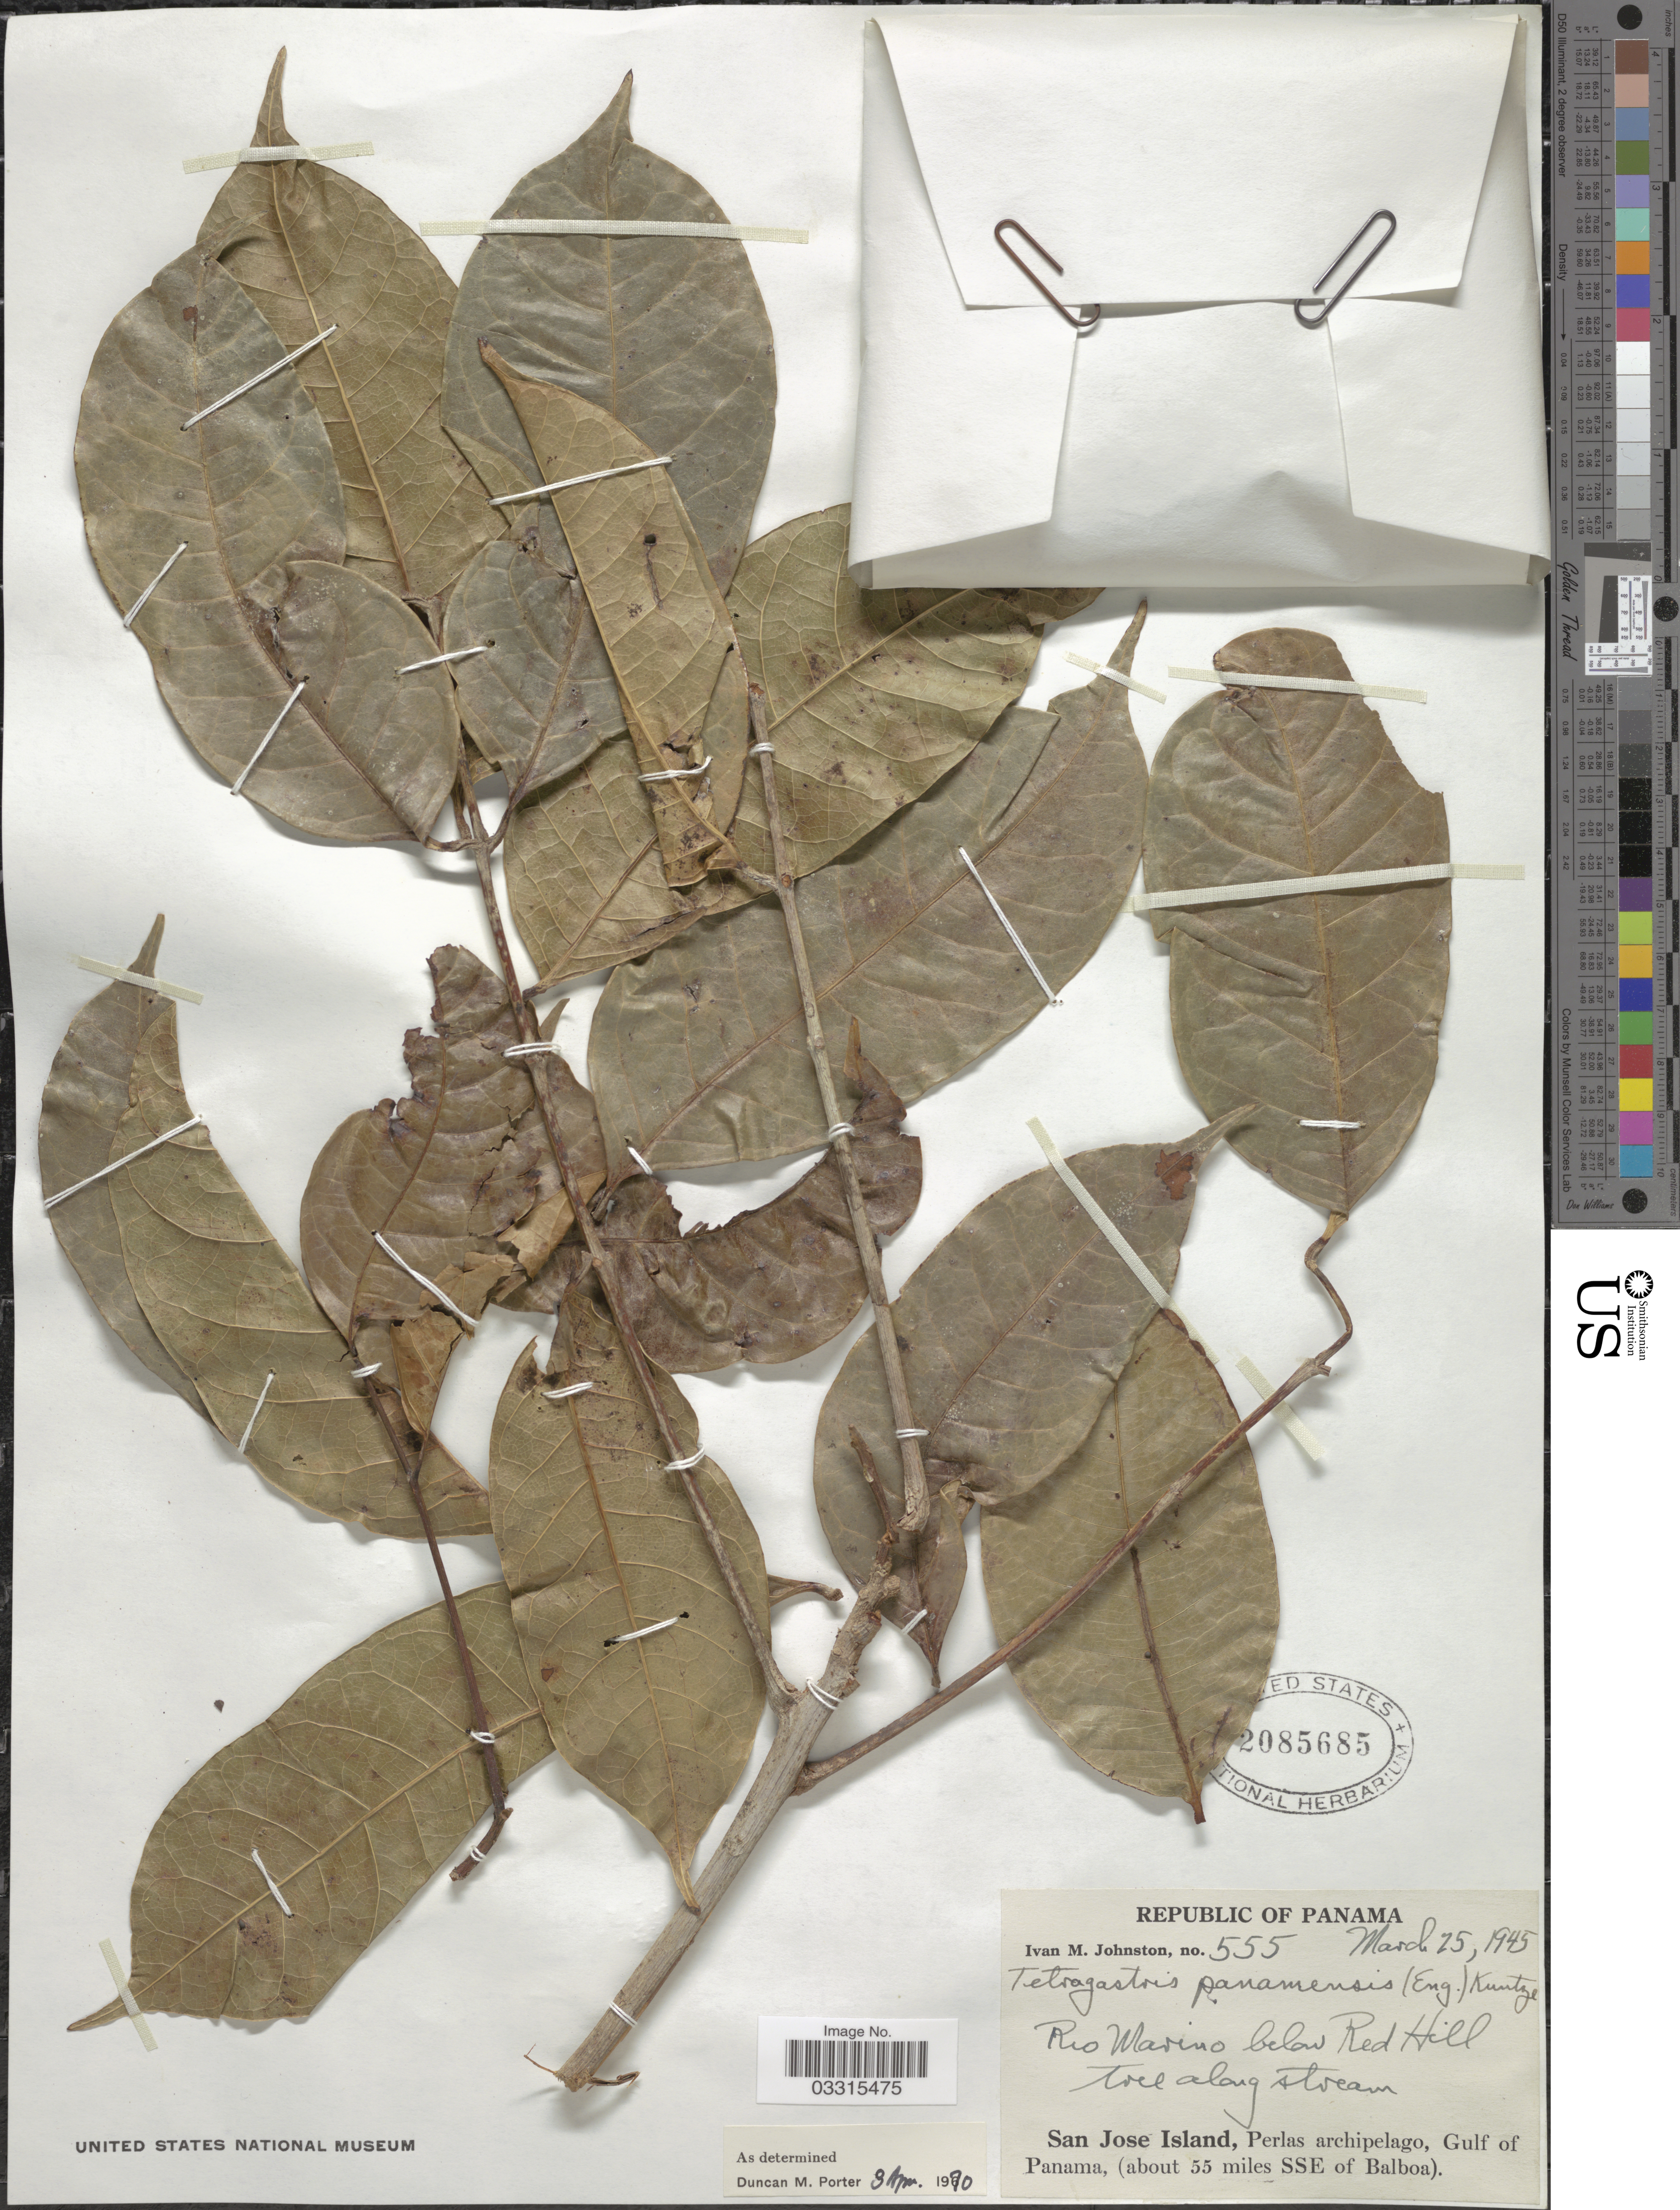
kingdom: Plantae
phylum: Tracheophyta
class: Magnoliopsida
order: Sapindales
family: Burseraceae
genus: Protium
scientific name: Protium stevensonii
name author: (Standl.) Daly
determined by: Daly, Douglas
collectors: I.M. Johnston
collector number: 555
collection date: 1945-03-25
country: Panama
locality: Rio Marino below Red Hill. San Jose Island, Perlas archipelago, Gulf of Panama, (about 55 miles SSE of Balboa).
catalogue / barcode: US 2085685